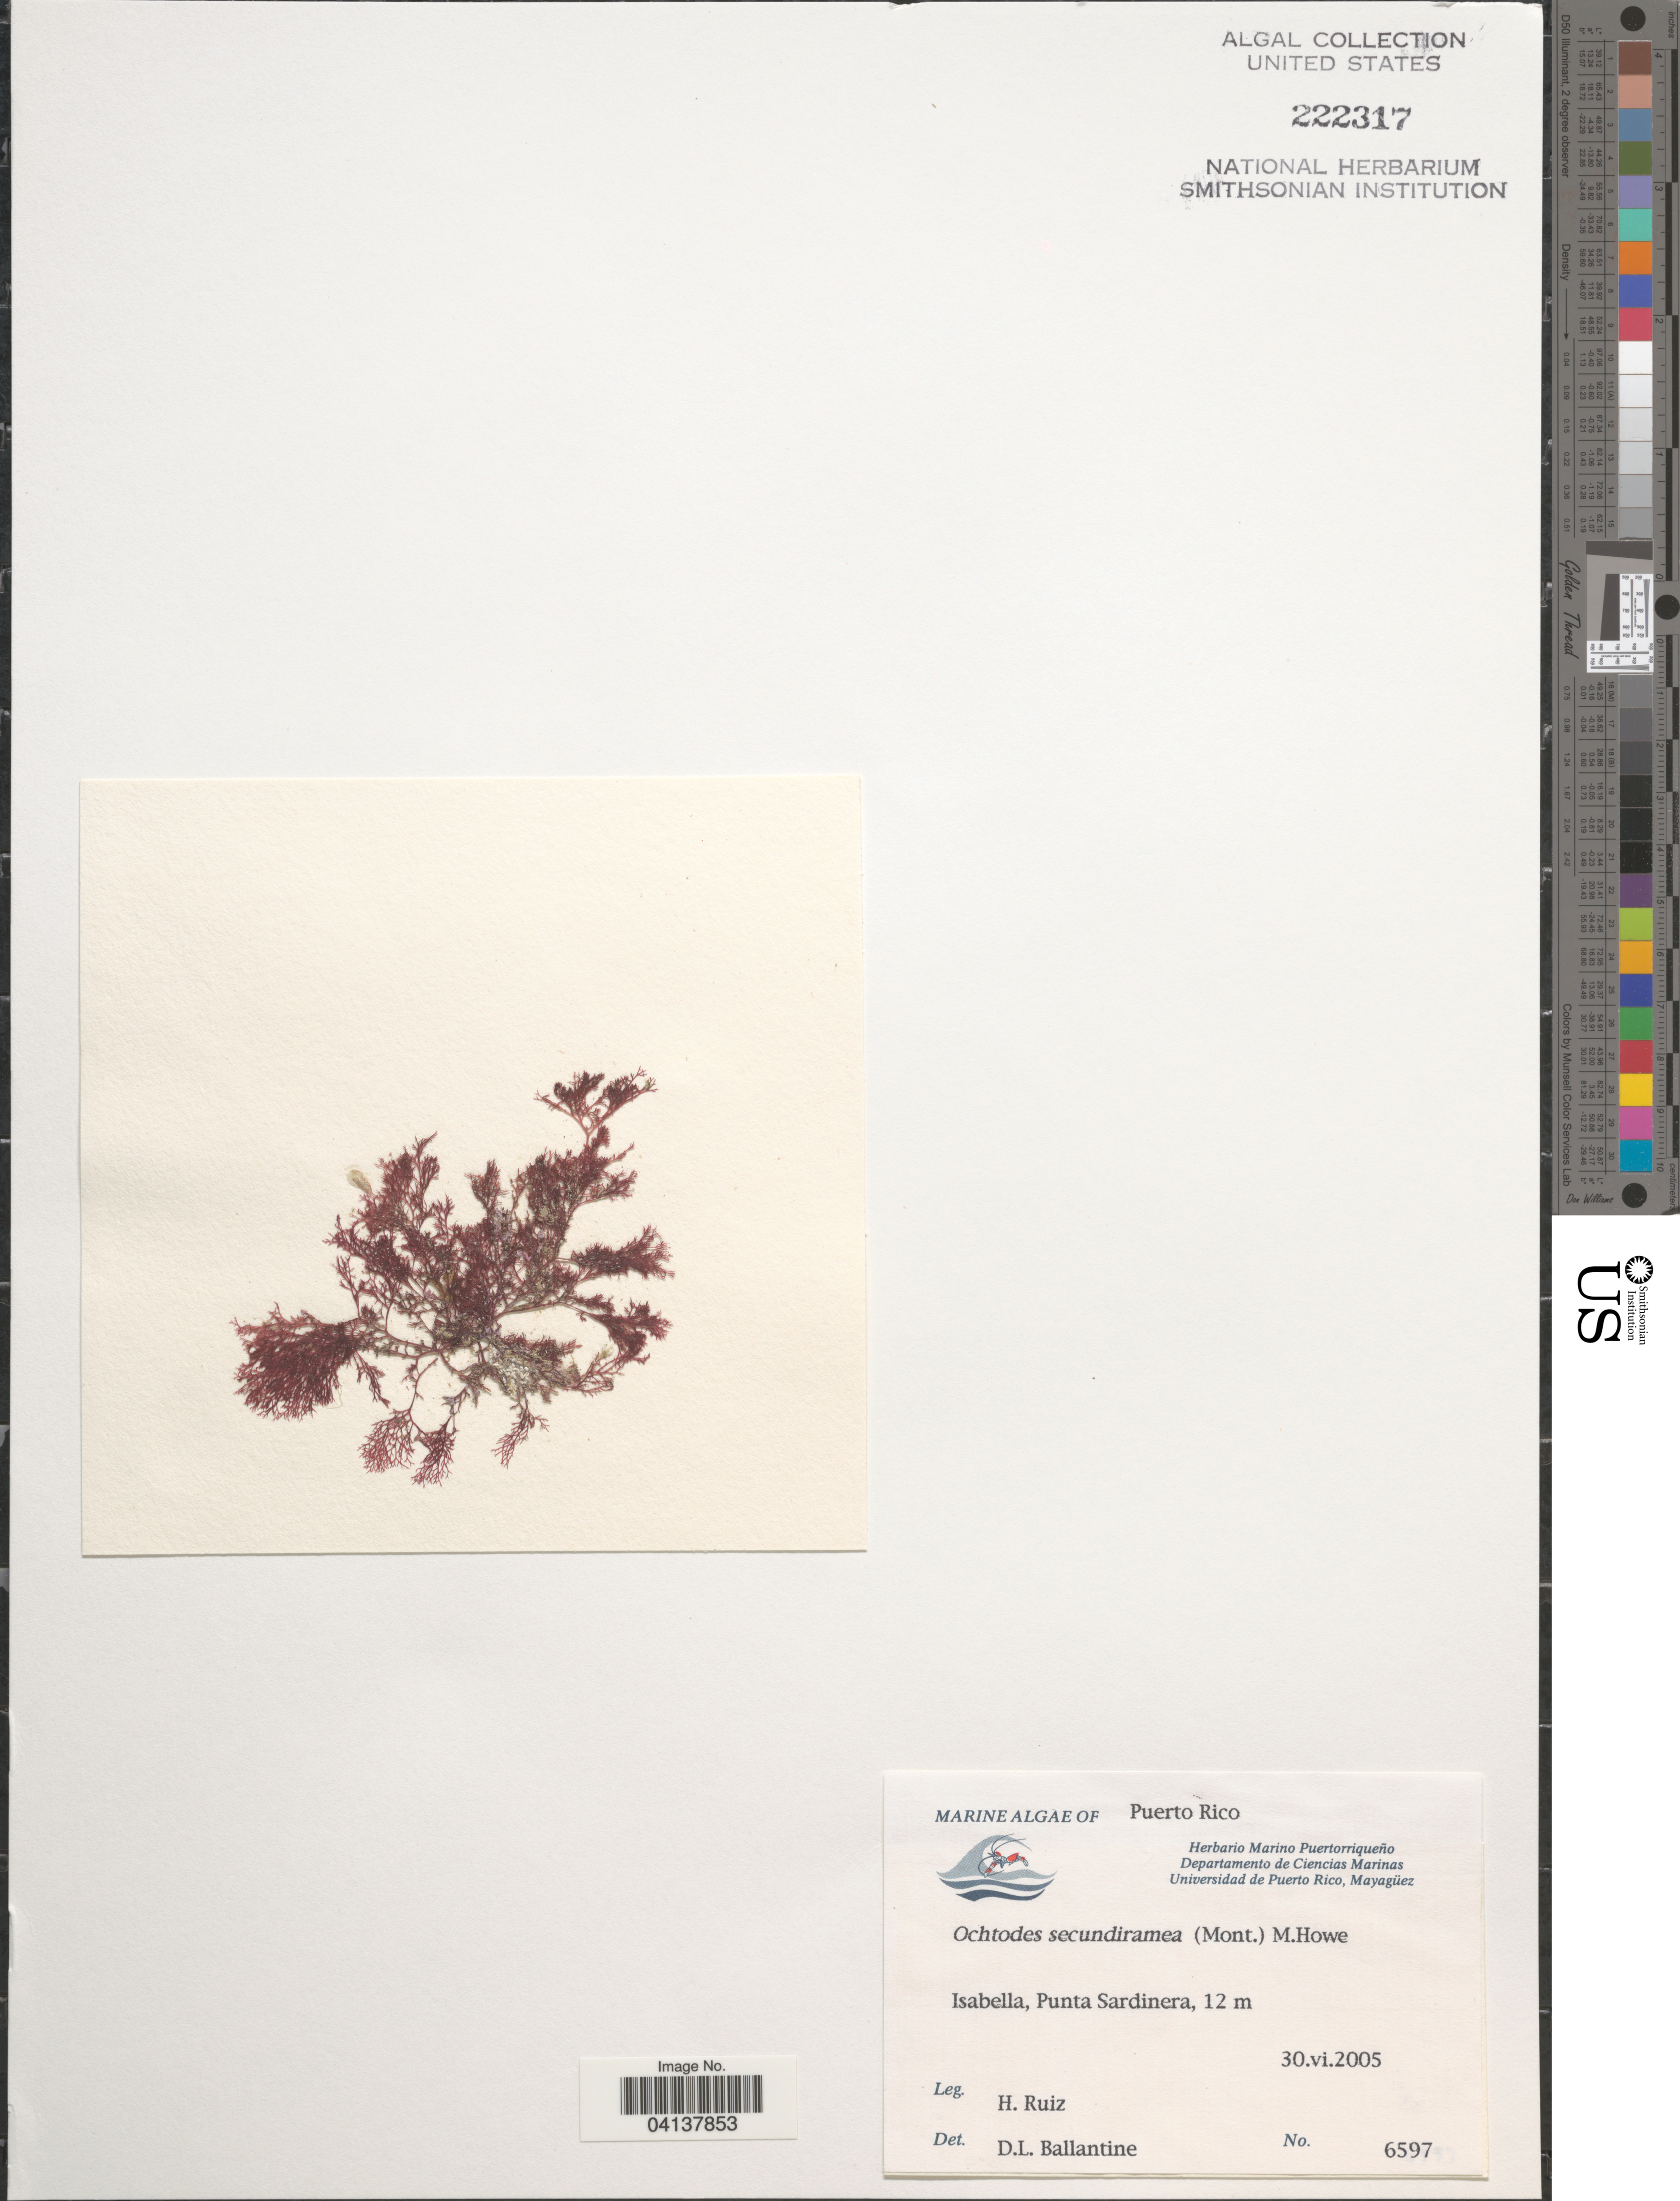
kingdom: Plantae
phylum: Rhodophyta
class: Florideophyceae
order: Gigartinales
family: Rhizophyllidaceae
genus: Ochtodes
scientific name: Ochtodes secundiramea, ined.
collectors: H. Ruiz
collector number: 6597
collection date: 2005-06-30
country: Puerto Rico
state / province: Isabela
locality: Isabella, Punta Sardinera.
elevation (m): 12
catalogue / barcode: US 222317